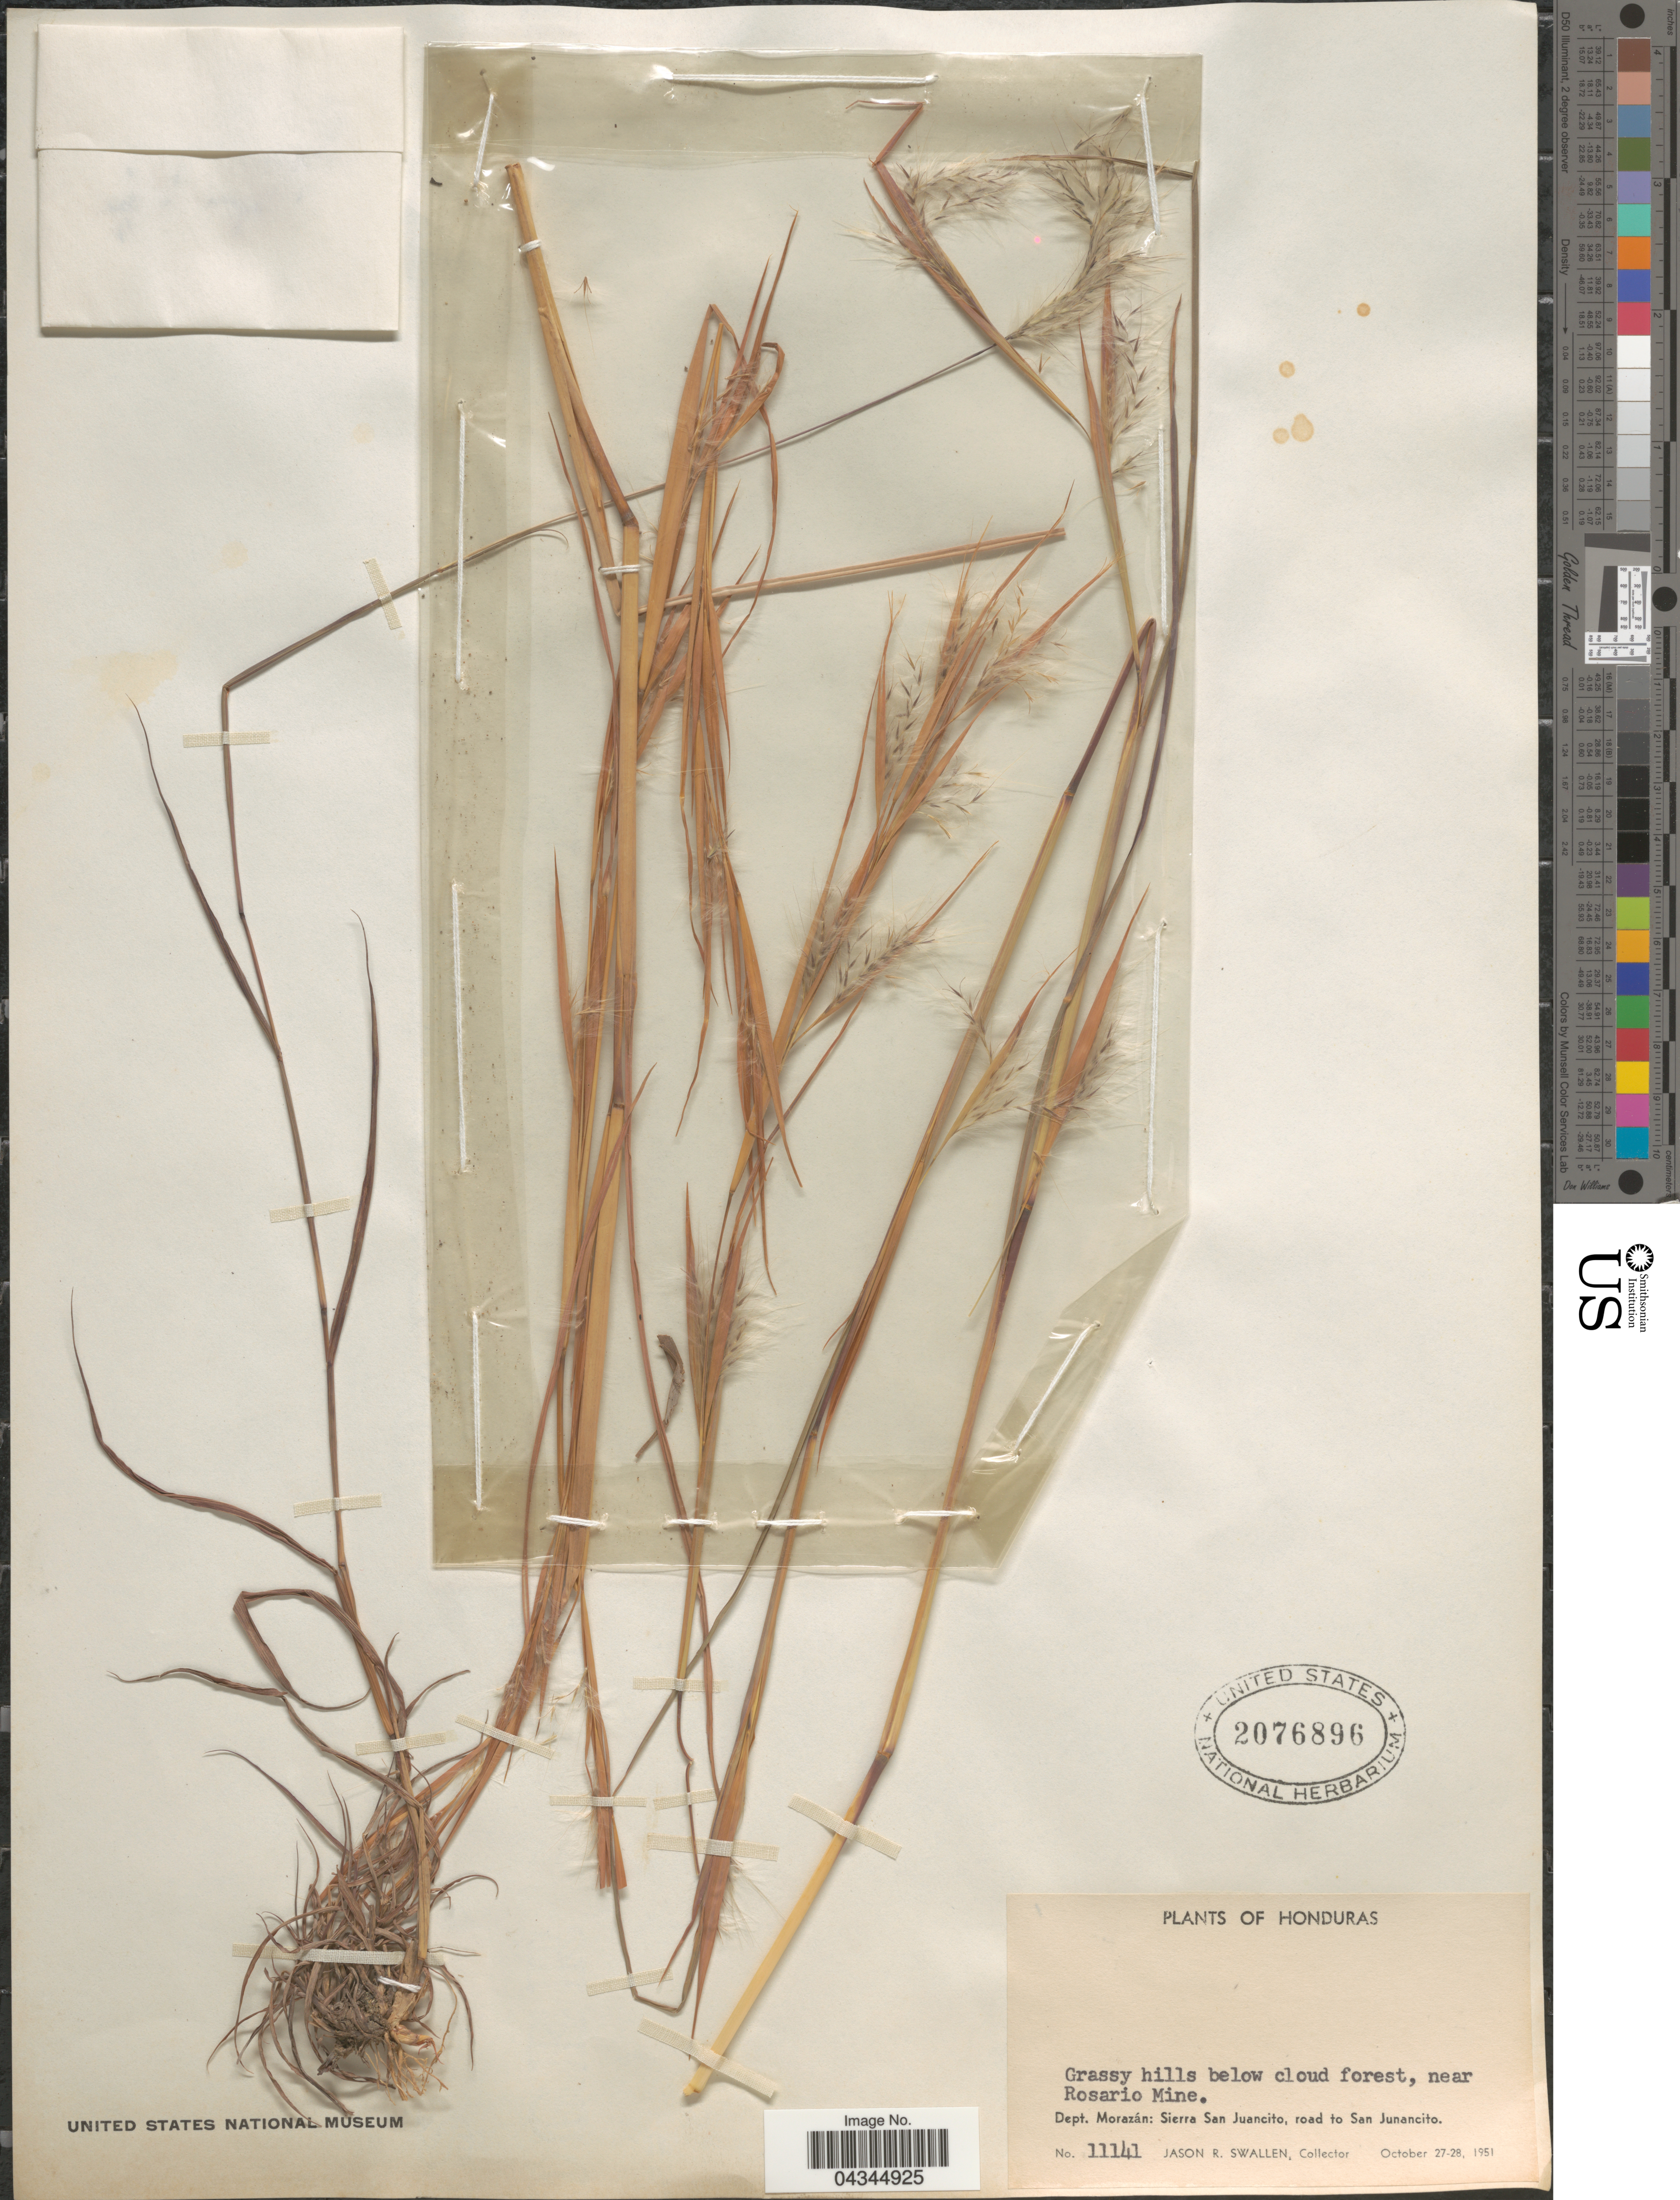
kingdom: Plantae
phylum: Tracheophyta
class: Liliopsida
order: Poales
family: Poaceae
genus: Andropogon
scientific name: Andropogon virginicus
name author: L.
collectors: J. R. Swallen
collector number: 11141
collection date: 1951-10-27/1951-10-28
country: Honduras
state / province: Fco. Morazán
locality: Grassy hills below cloud forest, near Rosario Mine. Dept. Morazán: Sierra San Juancito, road to San Junancito.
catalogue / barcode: US 2076896